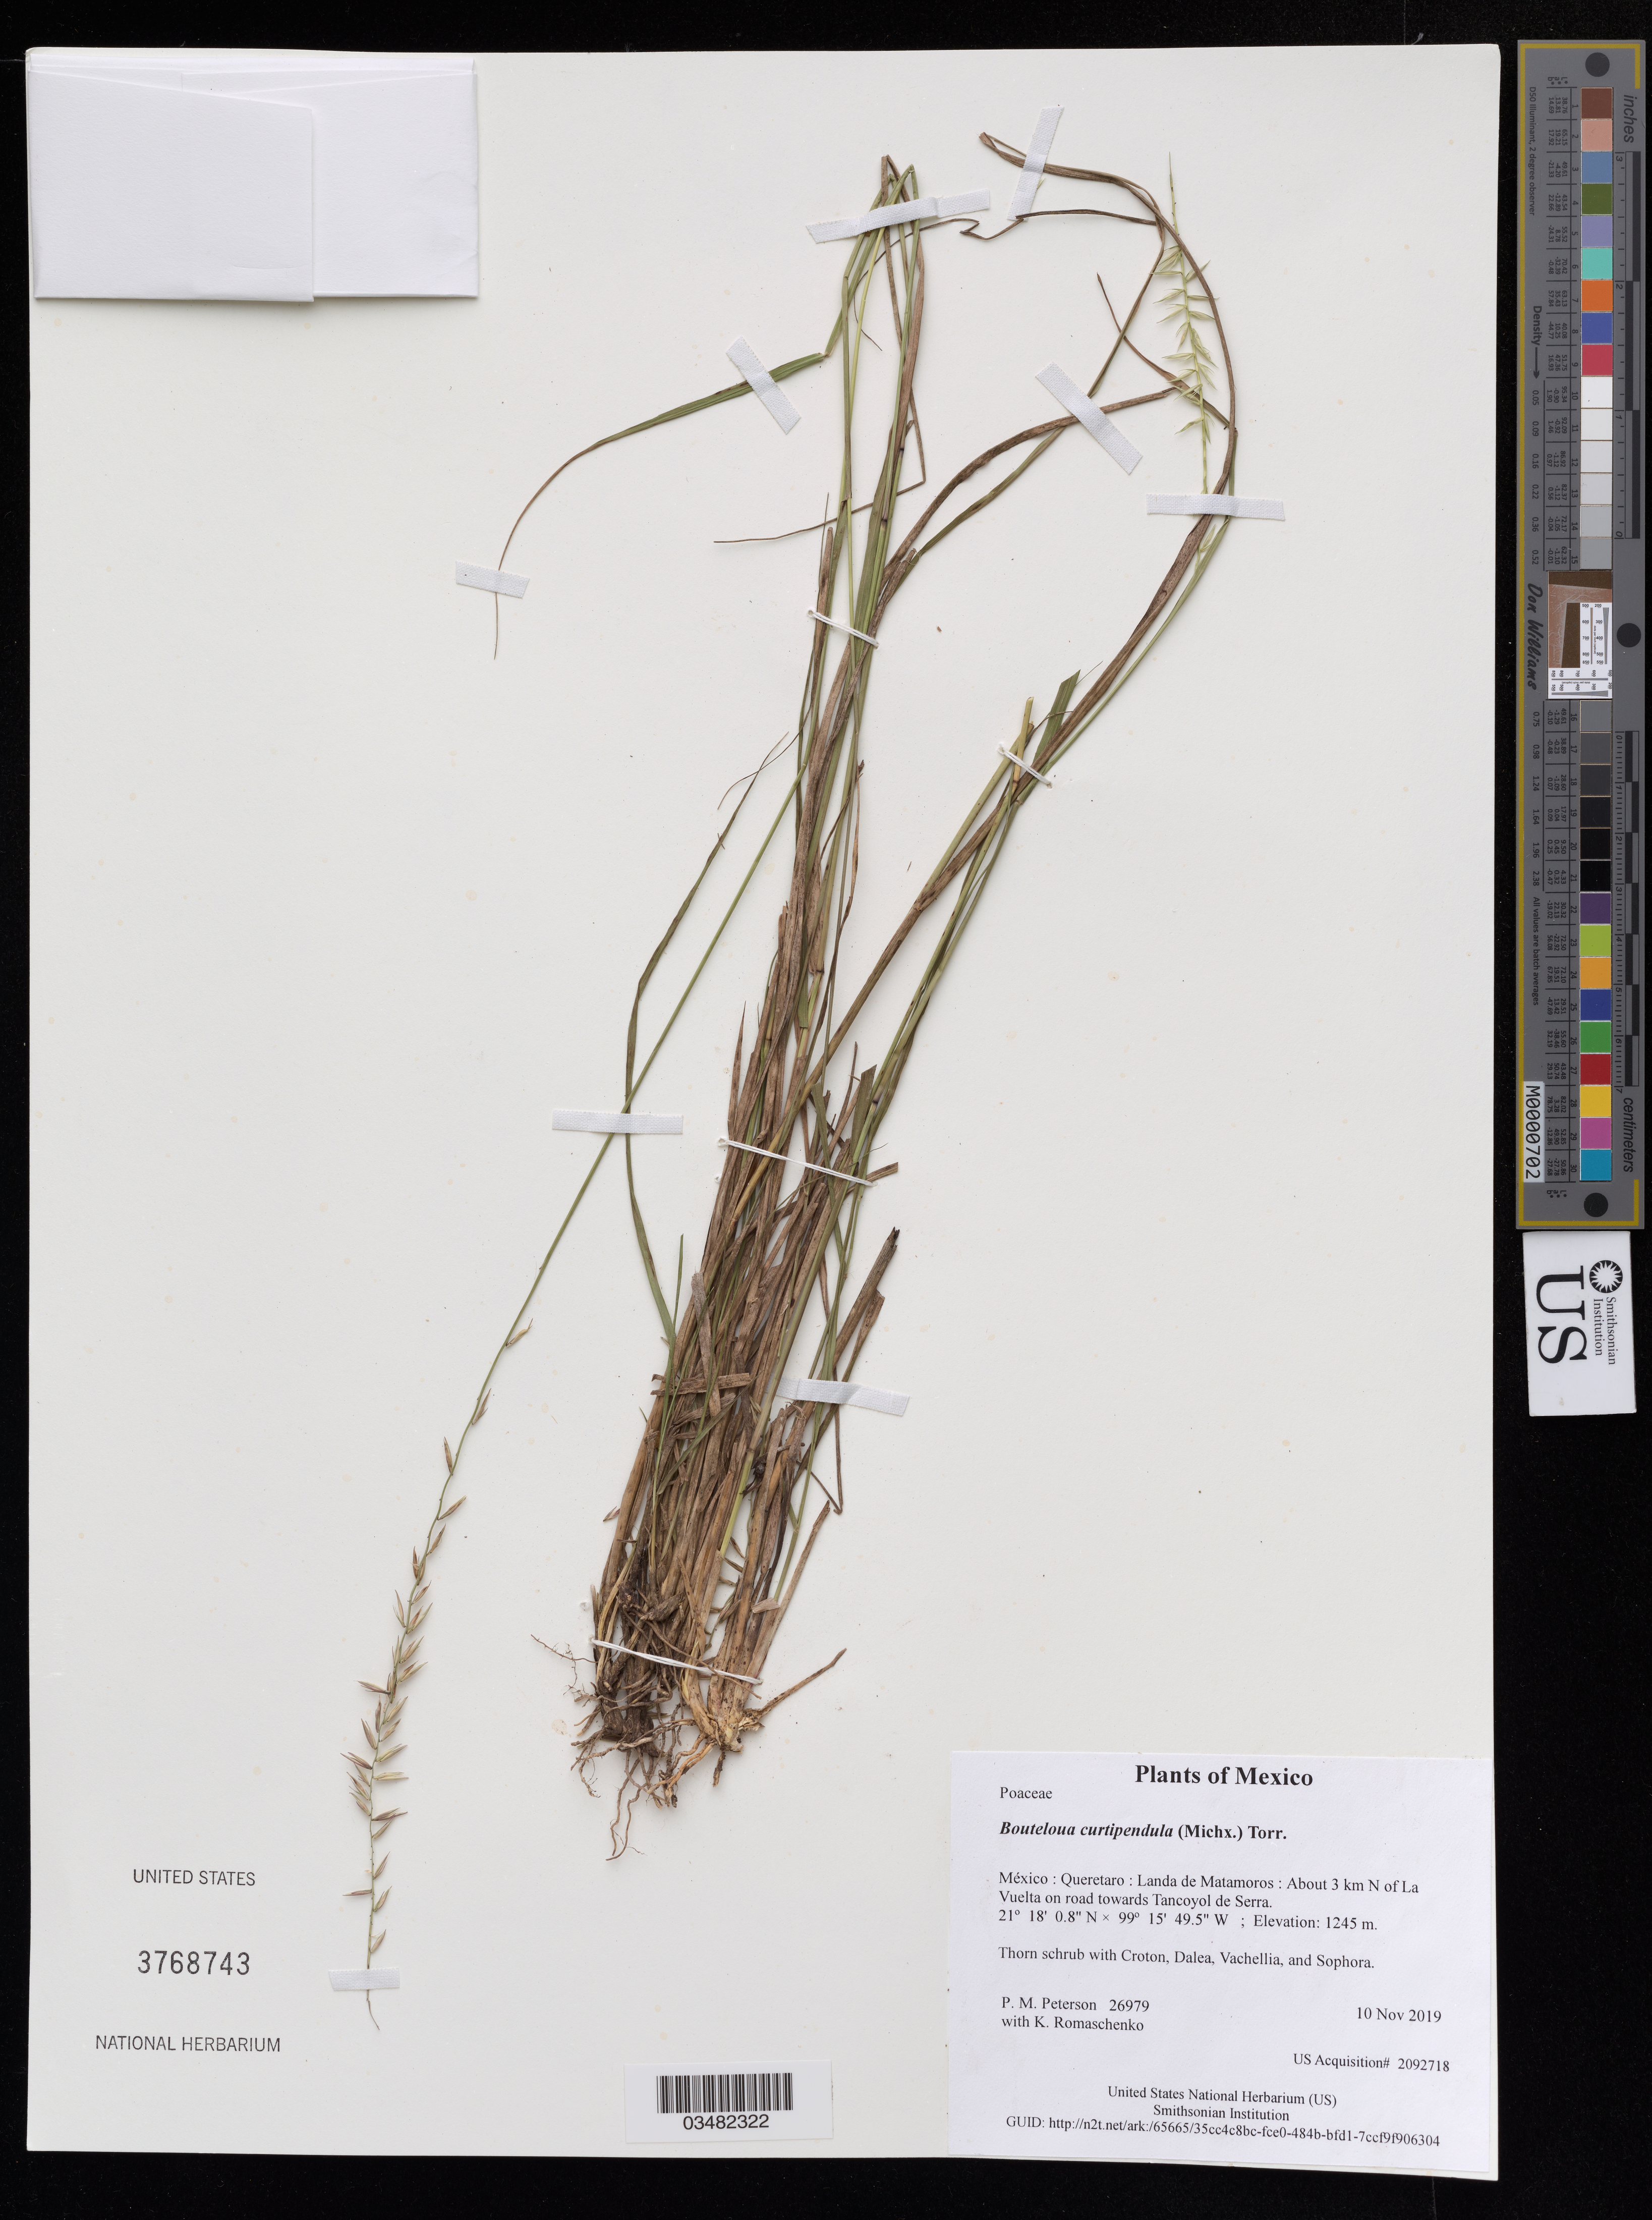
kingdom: Plantae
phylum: Tracheophyta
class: Liliopsida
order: Poales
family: Poaceae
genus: Bouteloua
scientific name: Bouteloua curtipendula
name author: (Michx.) Torr.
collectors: P. M. Peterson & K. Romaschenko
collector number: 26979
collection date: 2019-11-10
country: México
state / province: Queretaro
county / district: Landa de Matamoros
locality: About 3 km N of La Vuelta on road towards Tancoyol de Serra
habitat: Thorn schrub with Croton, Dalea, Vachellia, and Sophora.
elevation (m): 1245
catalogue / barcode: US 3768743